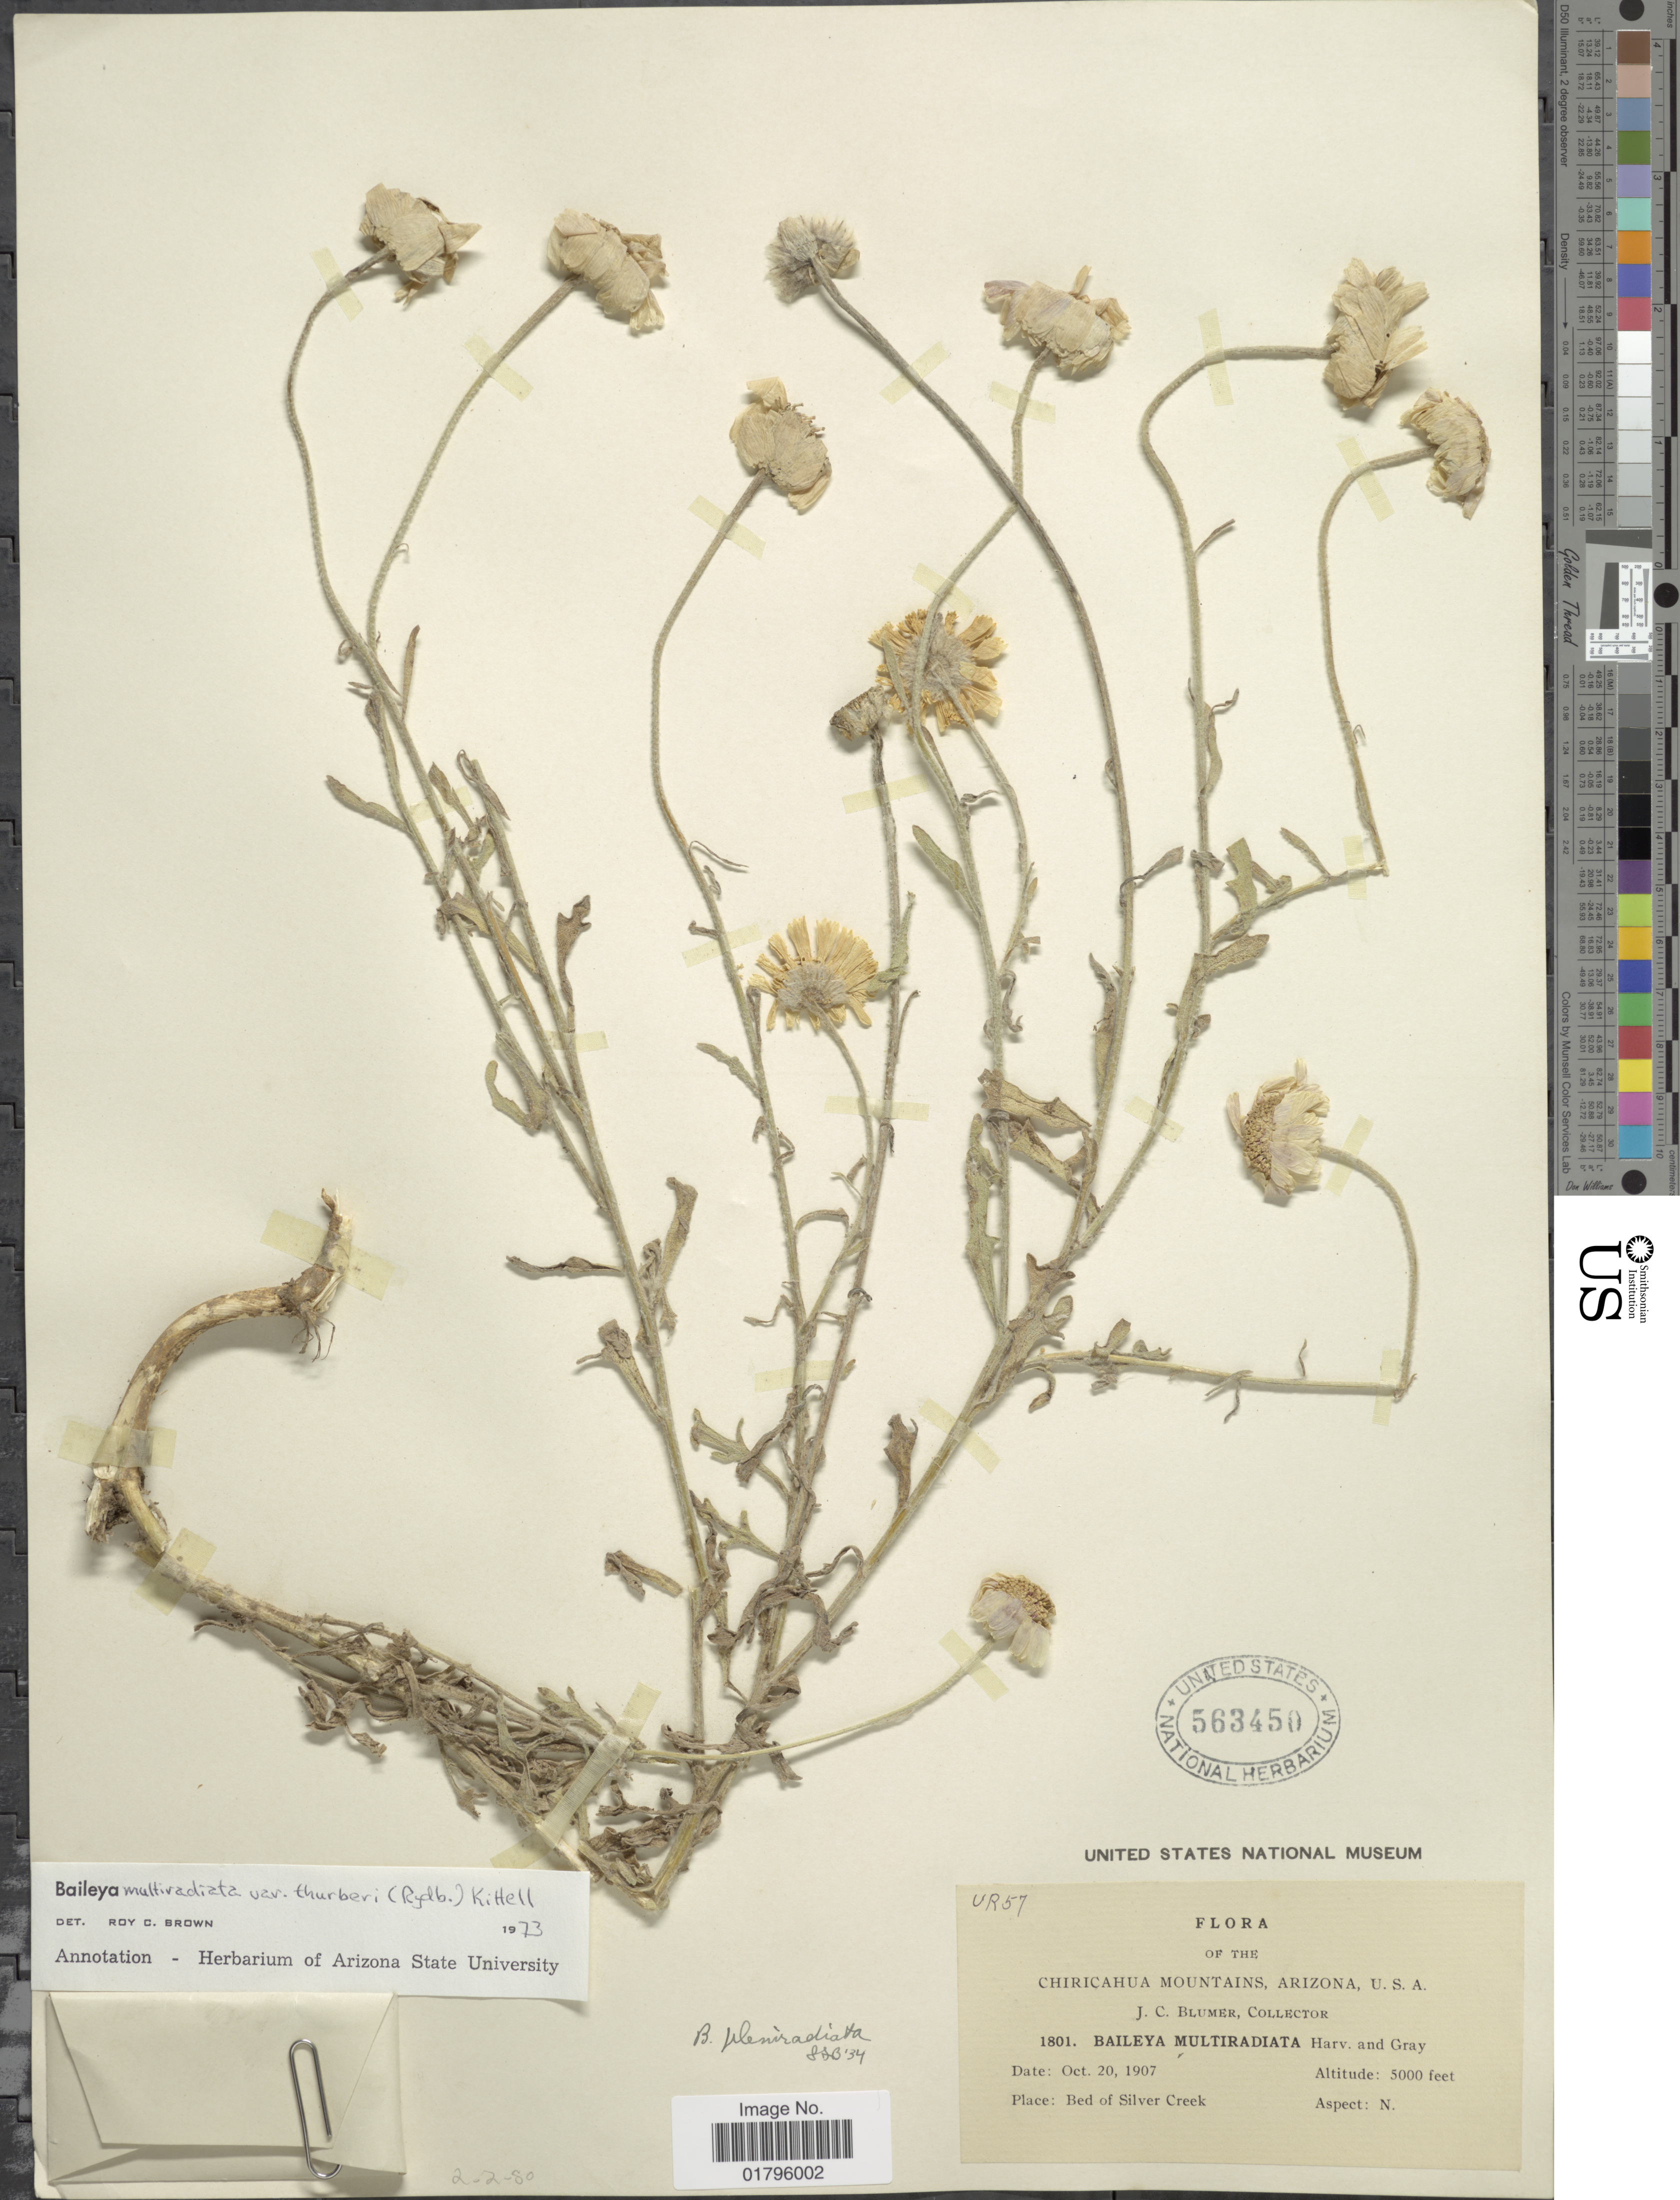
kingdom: Plantae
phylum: Tracheophyta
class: Magnoliopsida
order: Asterales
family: Asteraceae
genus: Baileya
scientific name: Baileya multiradiata var. thurberi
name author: (Rydb.) Kittell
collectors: J. C. Blumer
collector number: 1801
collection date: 1907-10-20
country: United States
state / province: Arizona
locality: Chiricahua Mountains, Arizona, U.S. A. Bed of Silver Creek.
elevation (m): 1524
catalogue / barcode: US 563450